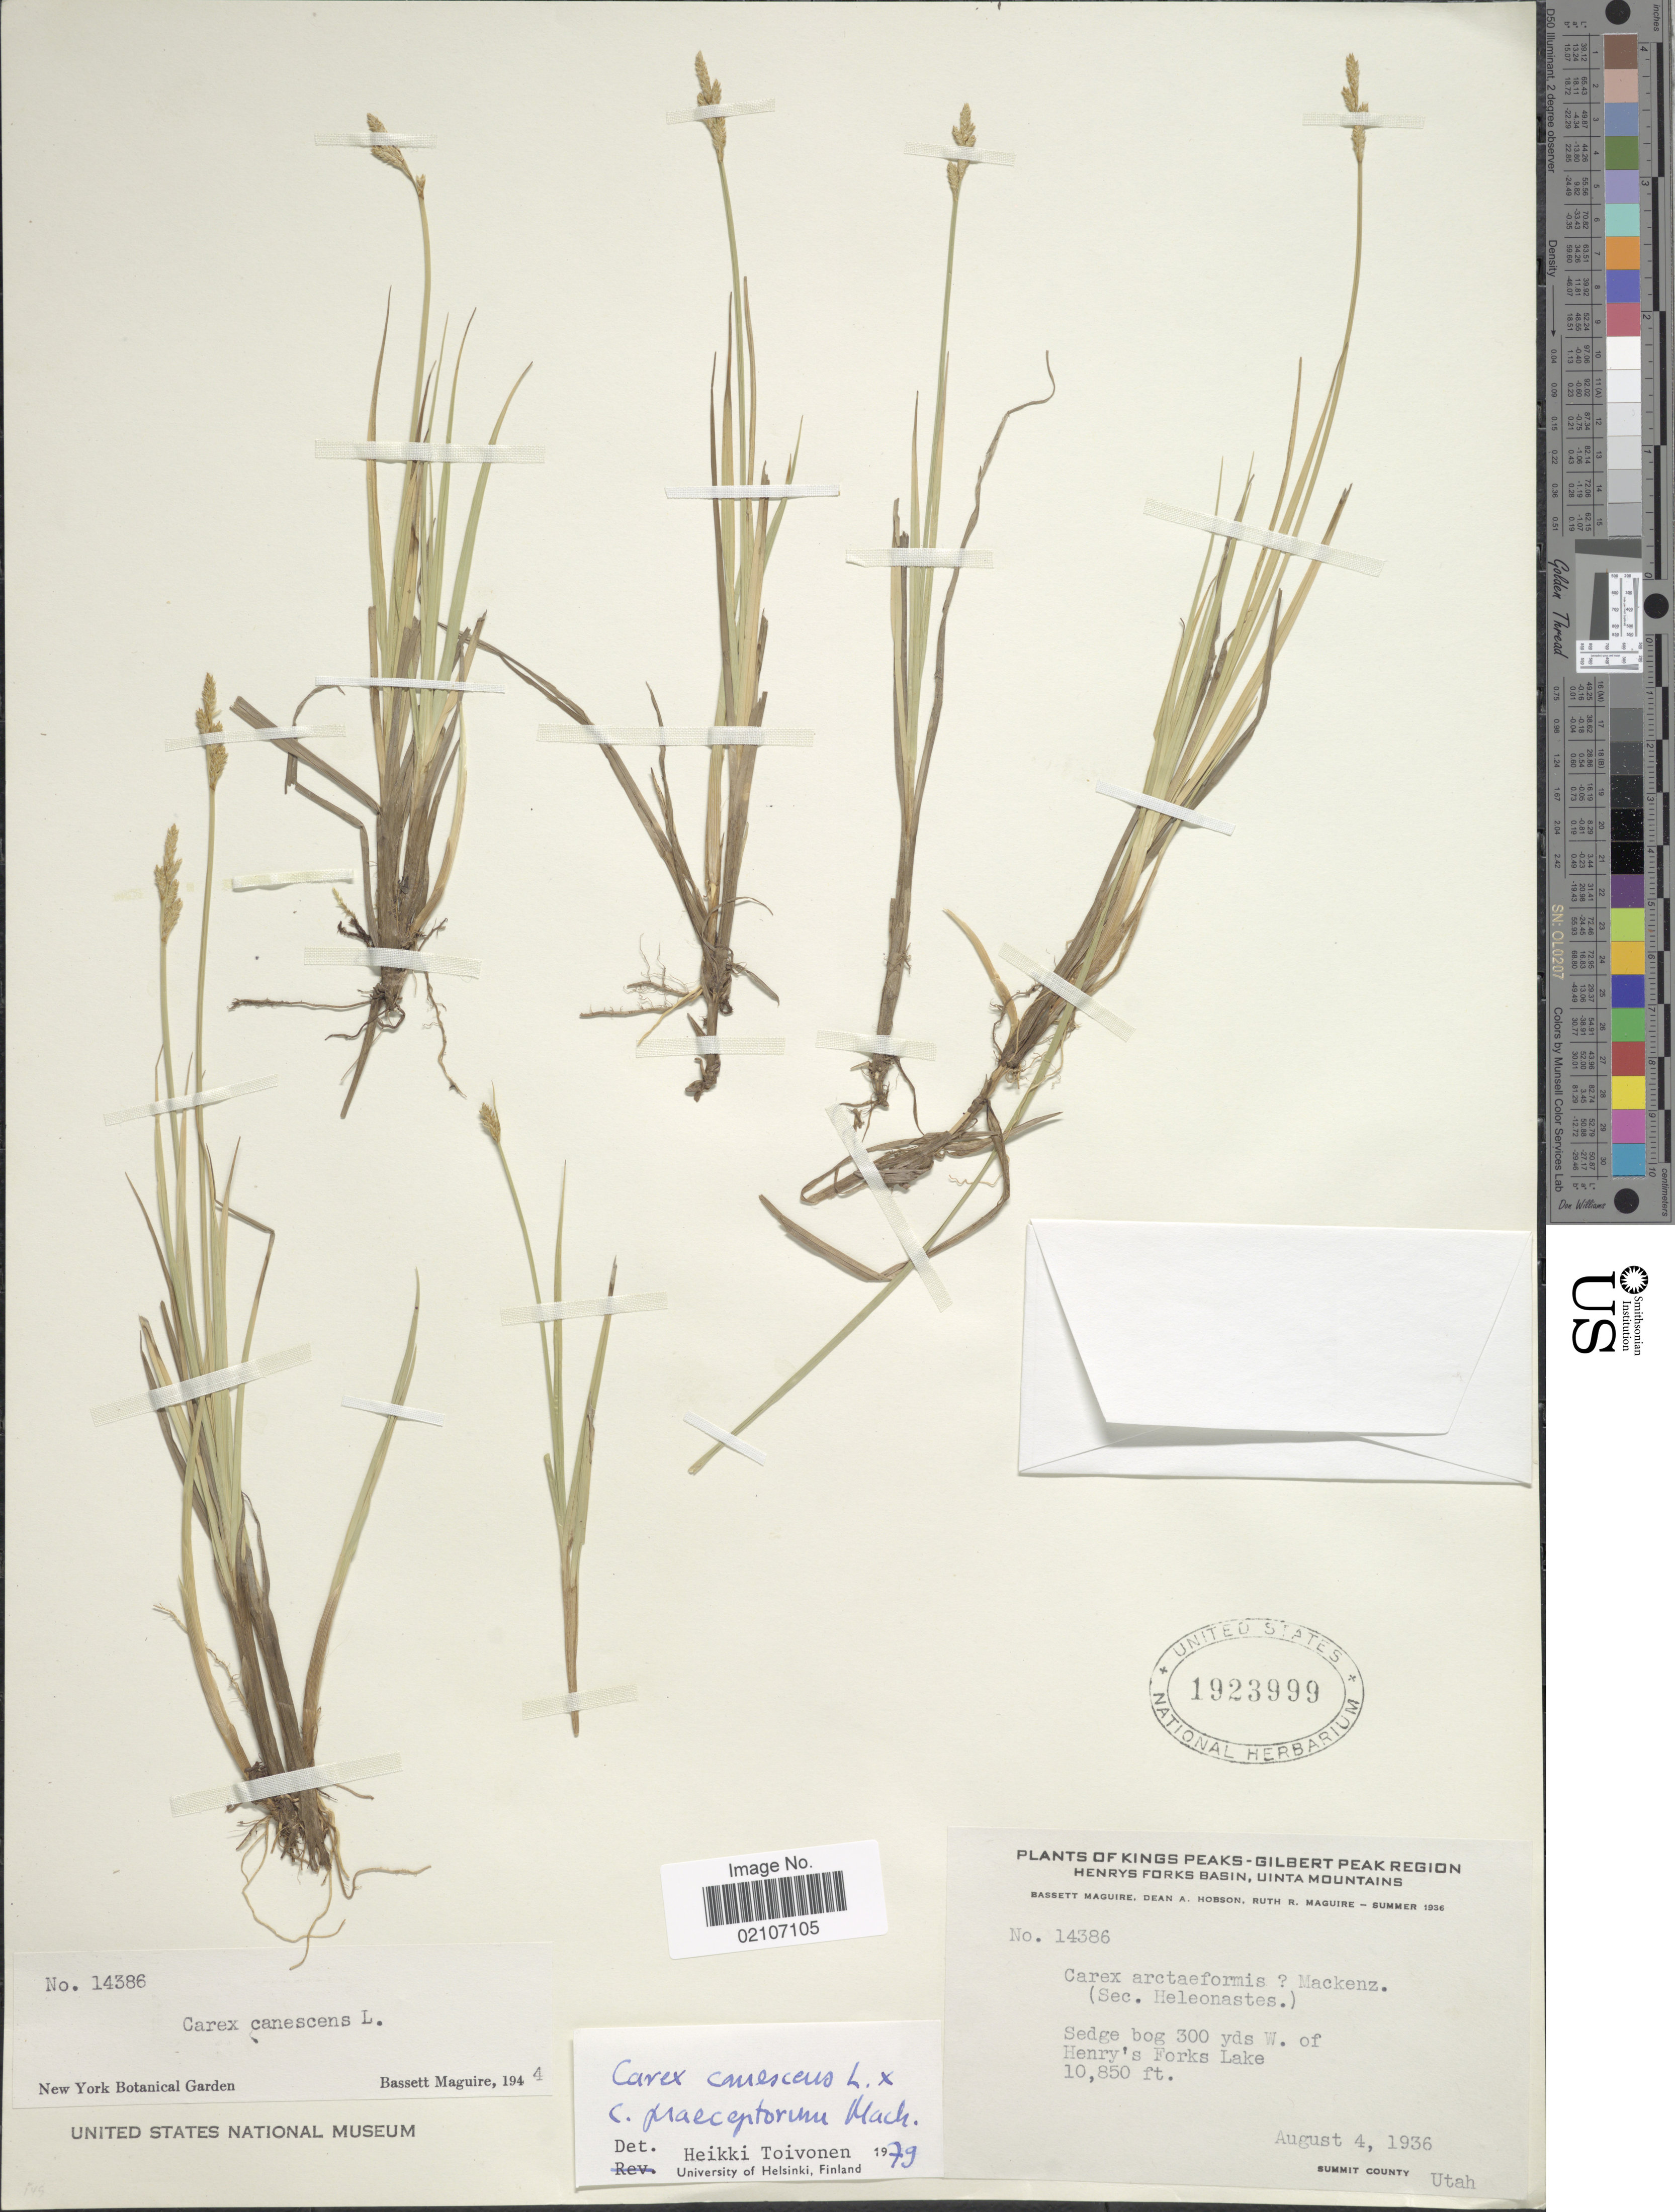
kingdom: Plantae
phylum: Tracheophyta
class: Liliopsida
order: Poales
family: Cyperaceae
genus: Carex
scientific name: Carex canescens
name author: L.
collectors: B. Maguire, D. Hobson & R. R. Maguire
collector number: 14386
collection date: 1936-08-04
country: United States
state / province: Utah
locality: Kings Peaks - Gilbert Peak Region, Henrys Forks Basin, Uinta Mountains, Sedge bog 300 yds W. of Henry's Forks Lake, Summit County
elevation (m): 3307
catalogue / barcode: US 1923999